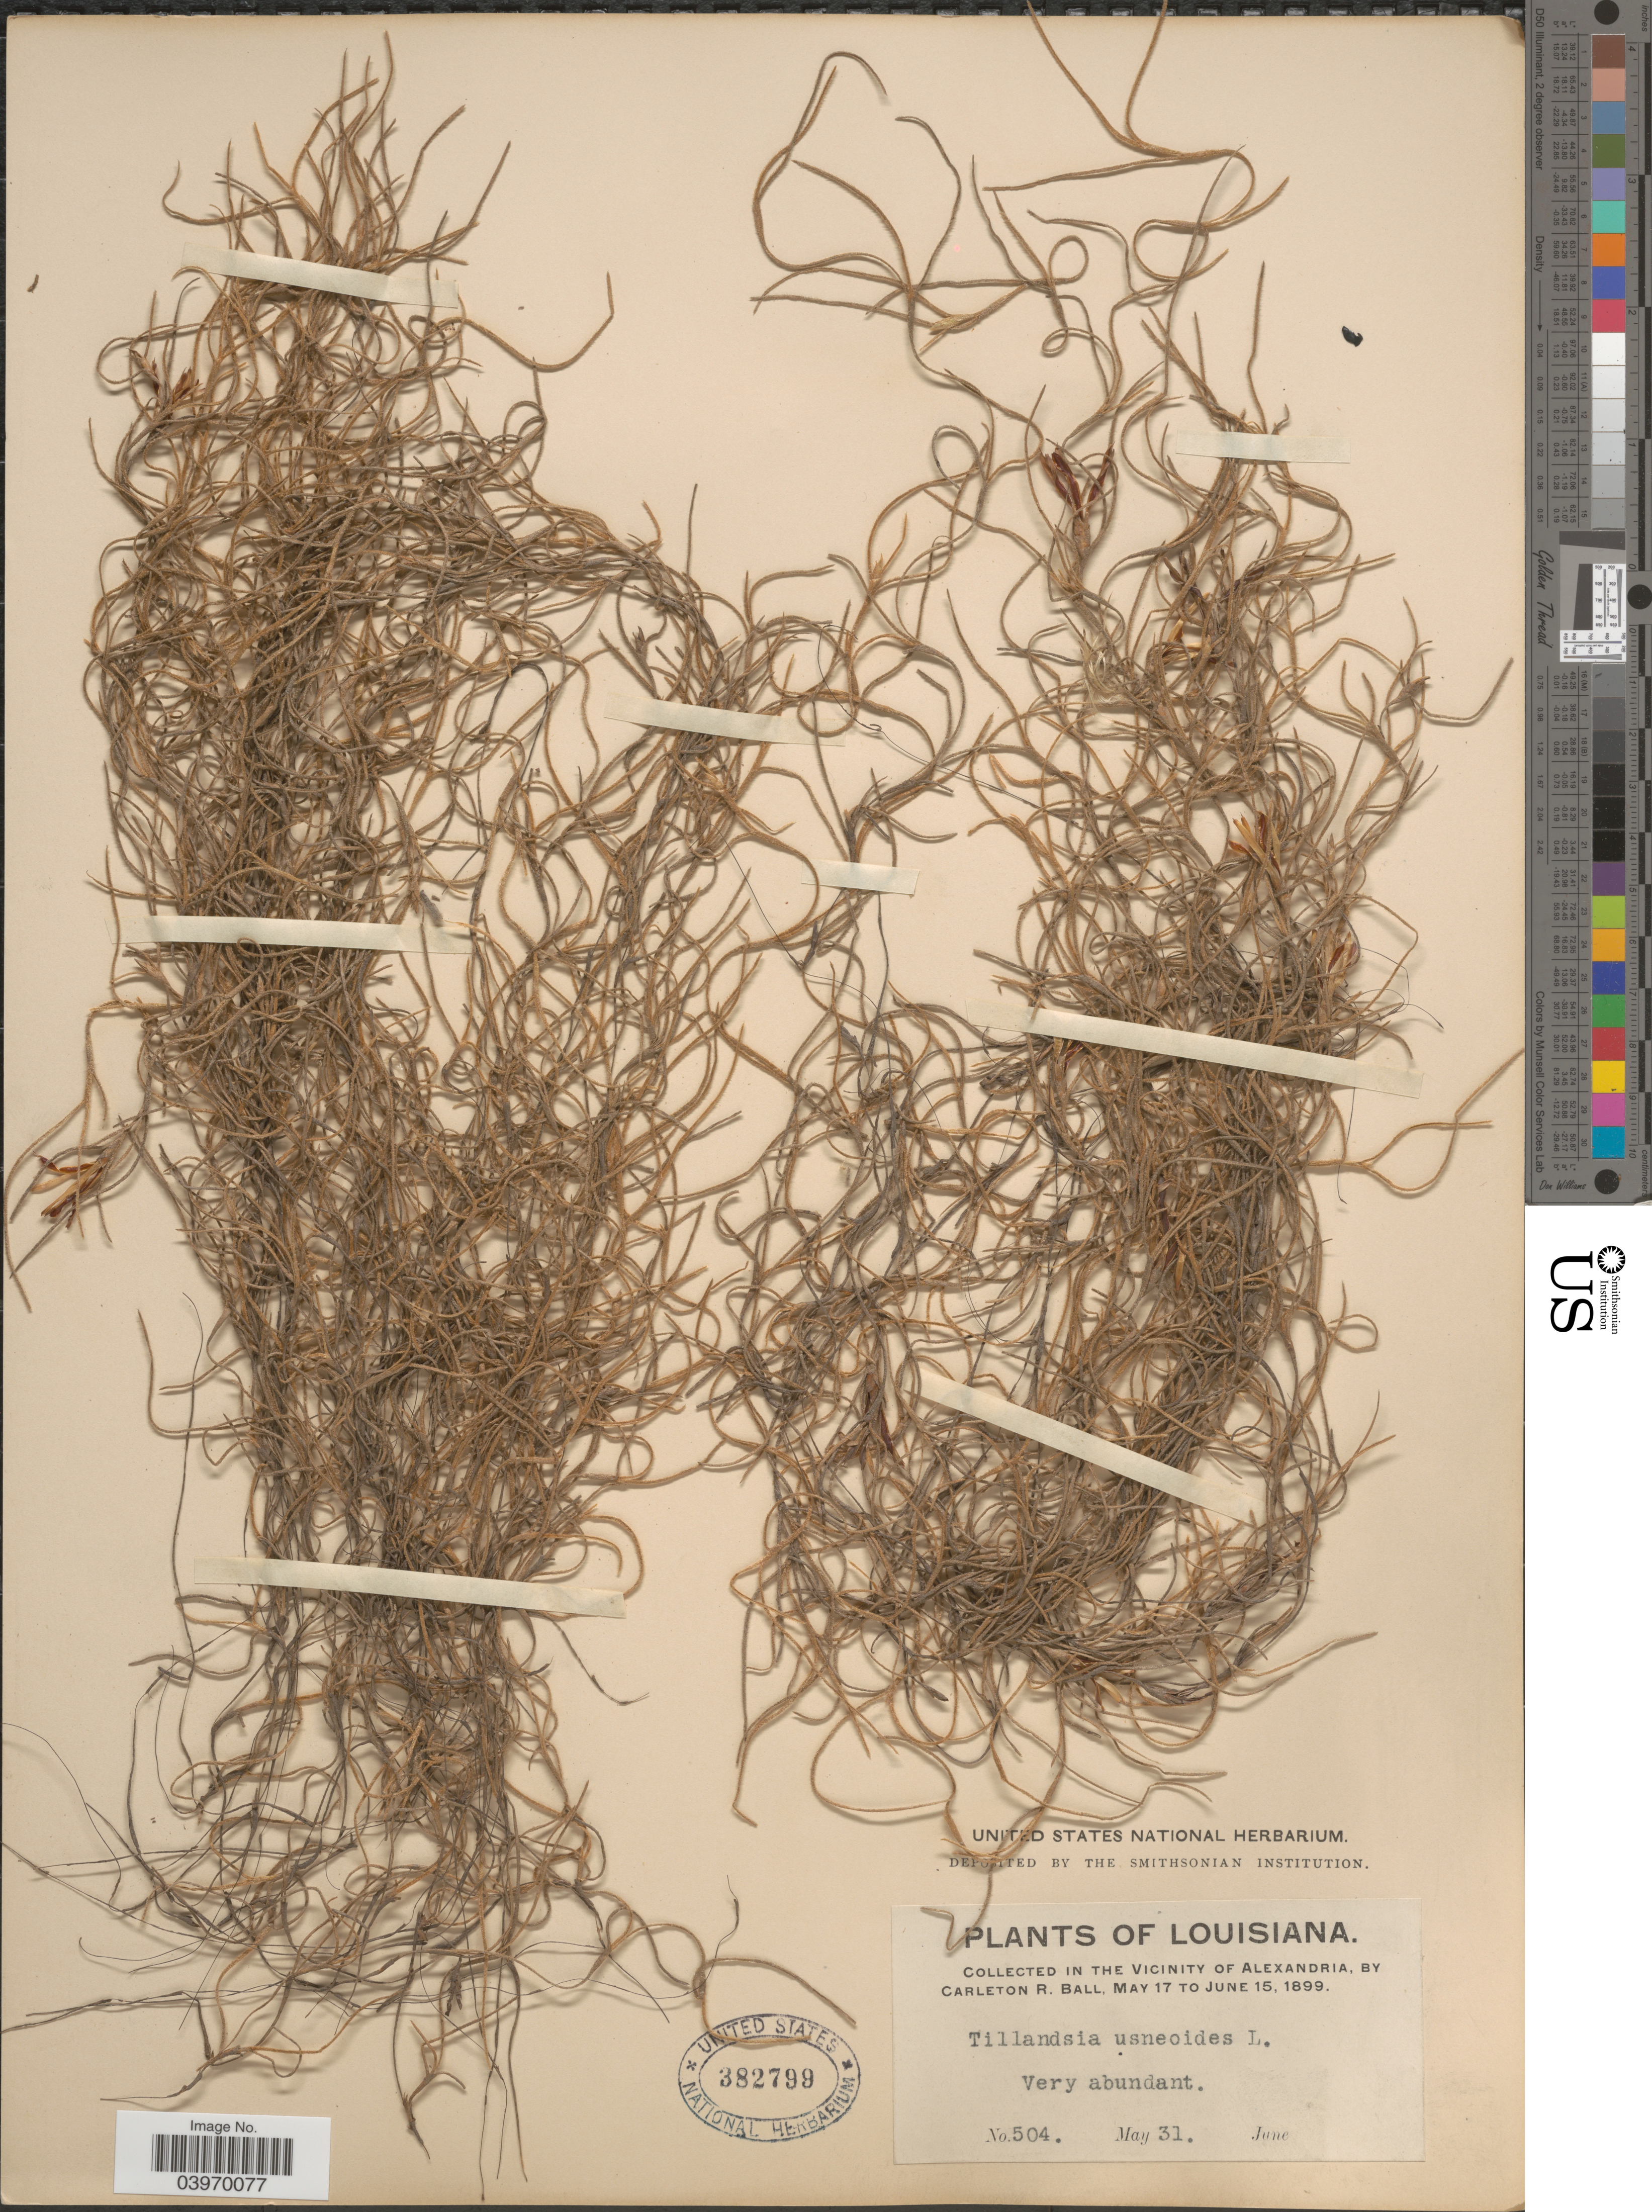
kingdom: Plantae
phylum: Tracheophyta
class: Liliopsida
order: Poales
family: Bromeliaceae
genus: Tillandsia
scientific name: Tillandsia usneoides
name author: (L.) L.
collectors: C. R. Ball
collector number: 504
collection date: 1899-05-31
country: United States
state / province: Louisiana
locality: In the vicinity of Alexandria.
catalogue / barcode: US 382799